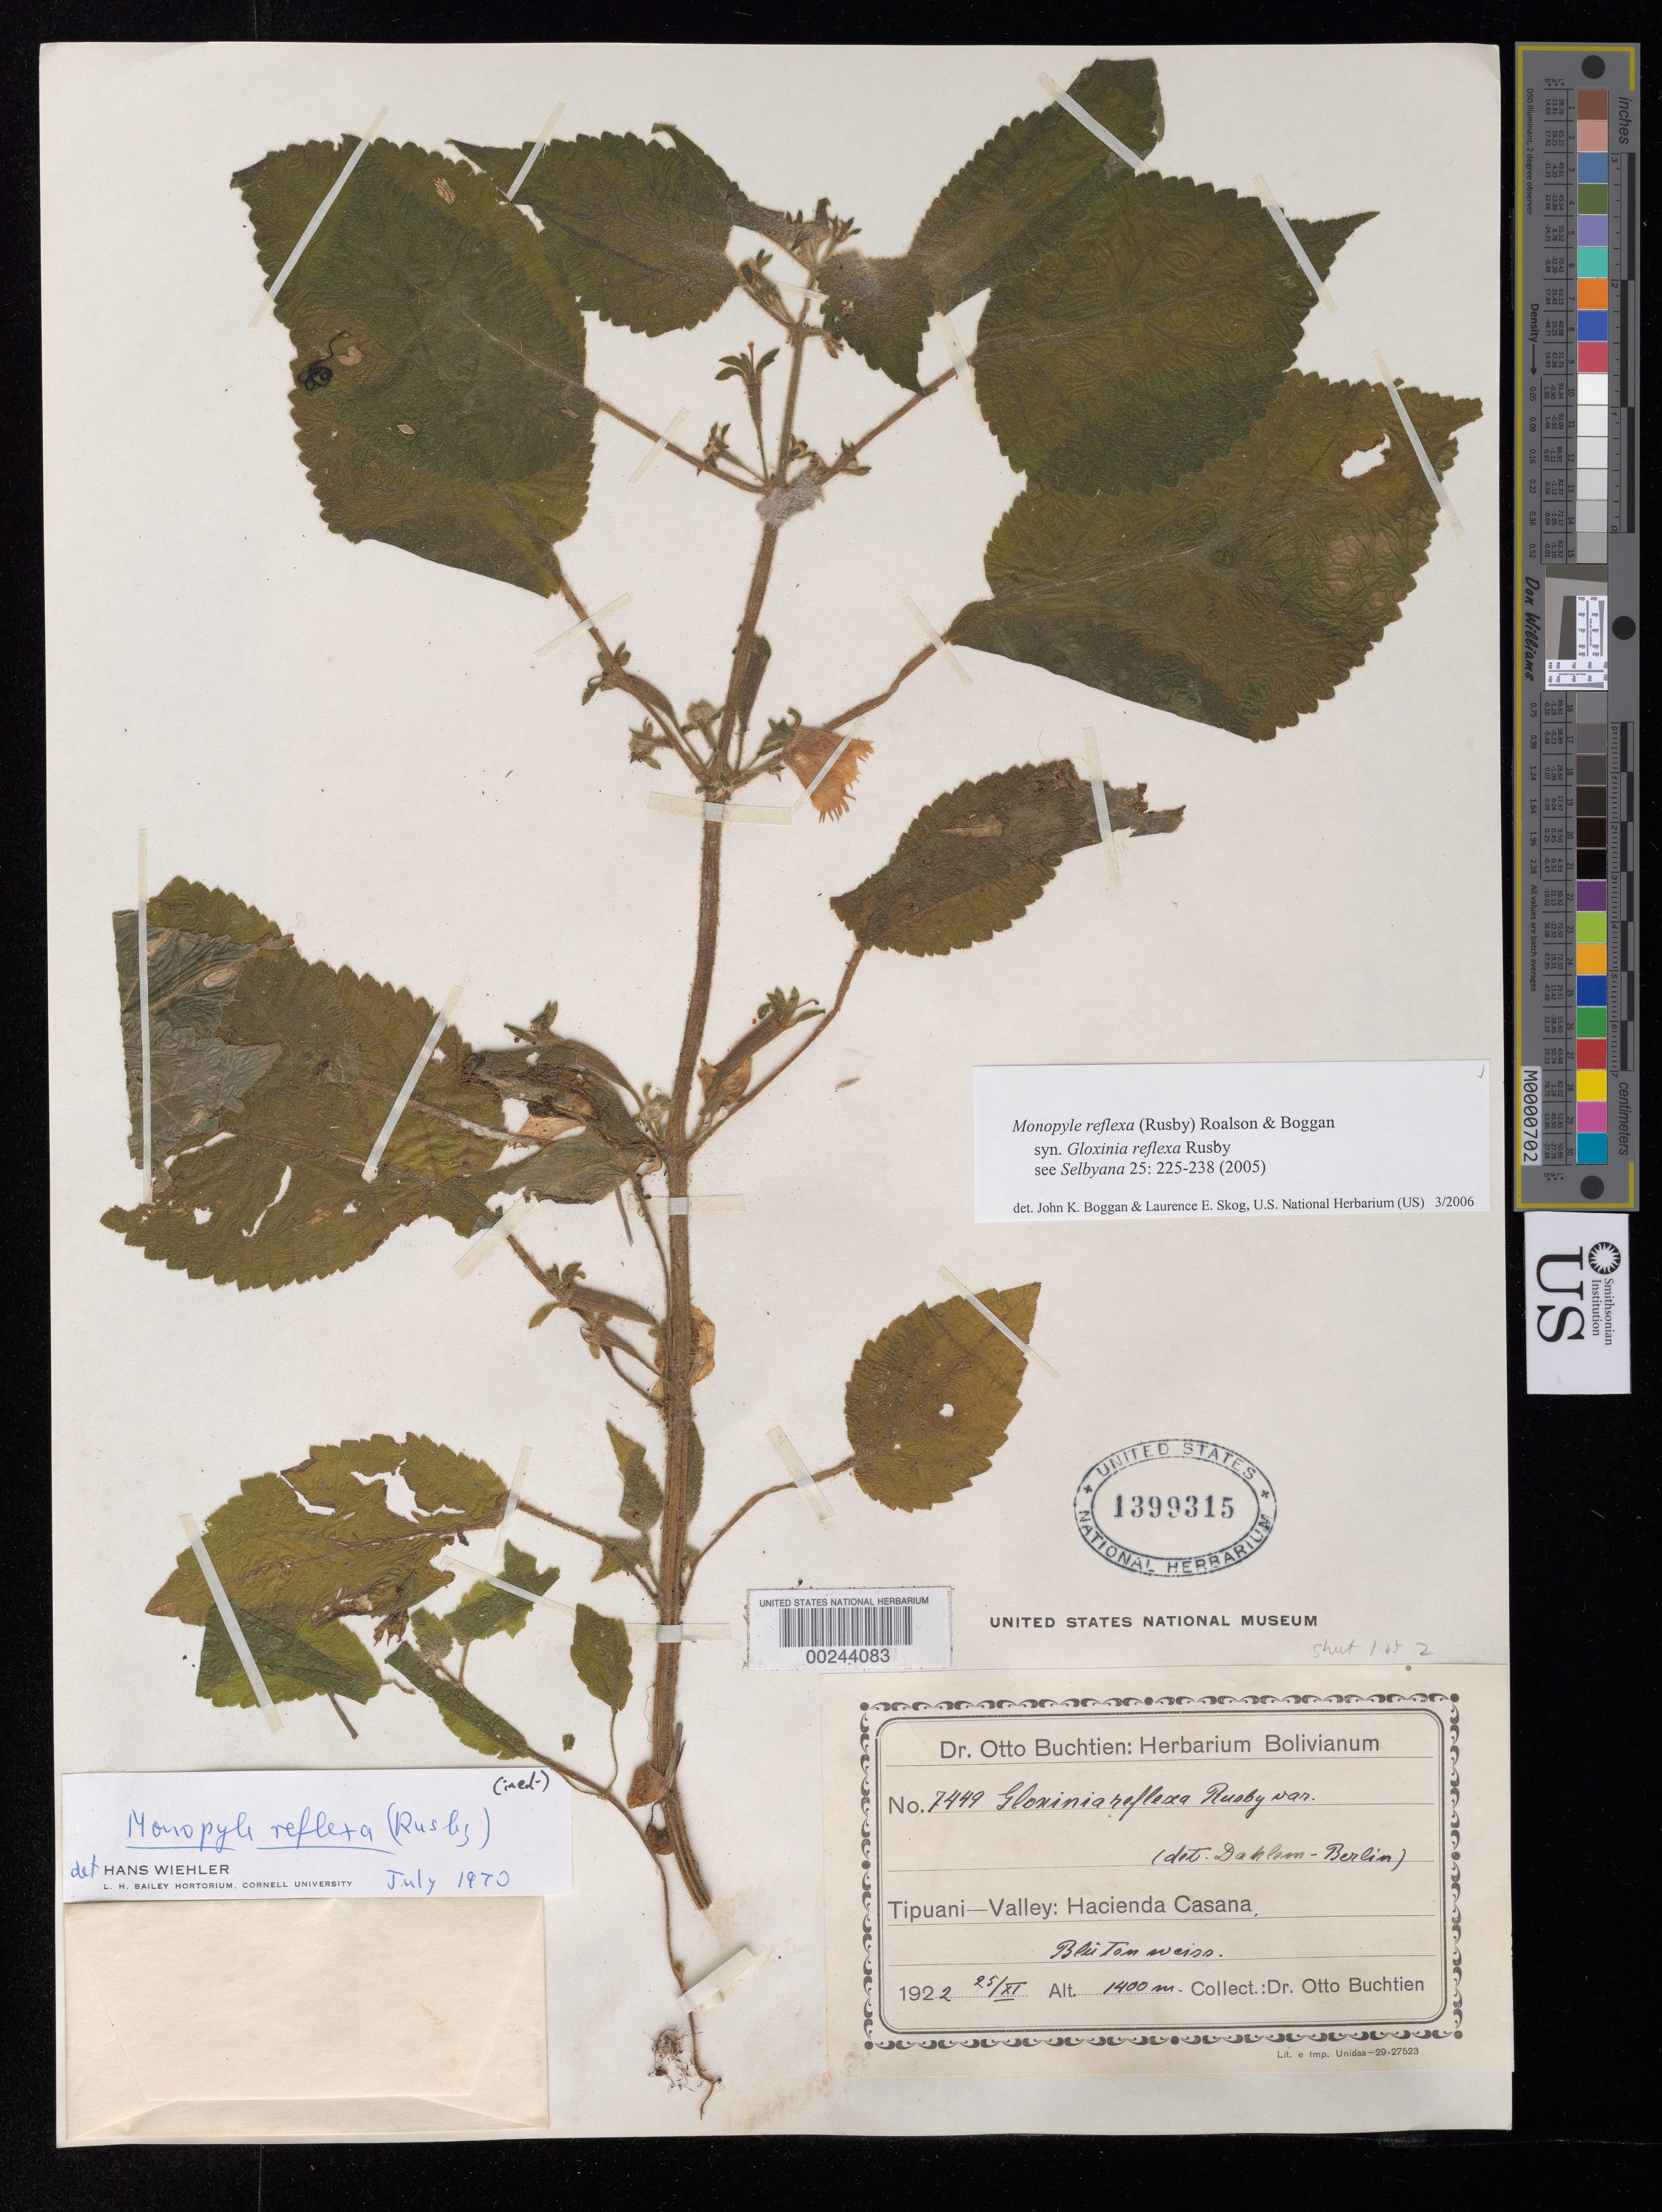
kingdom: Plantae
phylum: Tracheophyta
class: Magnoliopsida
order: Lamiales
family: Gesneriaceae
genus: Monopyle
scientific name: Monopyle reflexa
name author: (Rusby) Roalson & Boggan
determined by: Boggan, J. K.; Skog, L. E.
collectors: O. Buchtien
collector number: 7449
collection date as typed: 25 Nov 1922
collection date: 1922-11-25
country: Bolivia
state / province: La Paz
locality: Tipuani - Valley, Hacienda Casana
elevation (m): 1400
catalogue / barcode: US 1399315